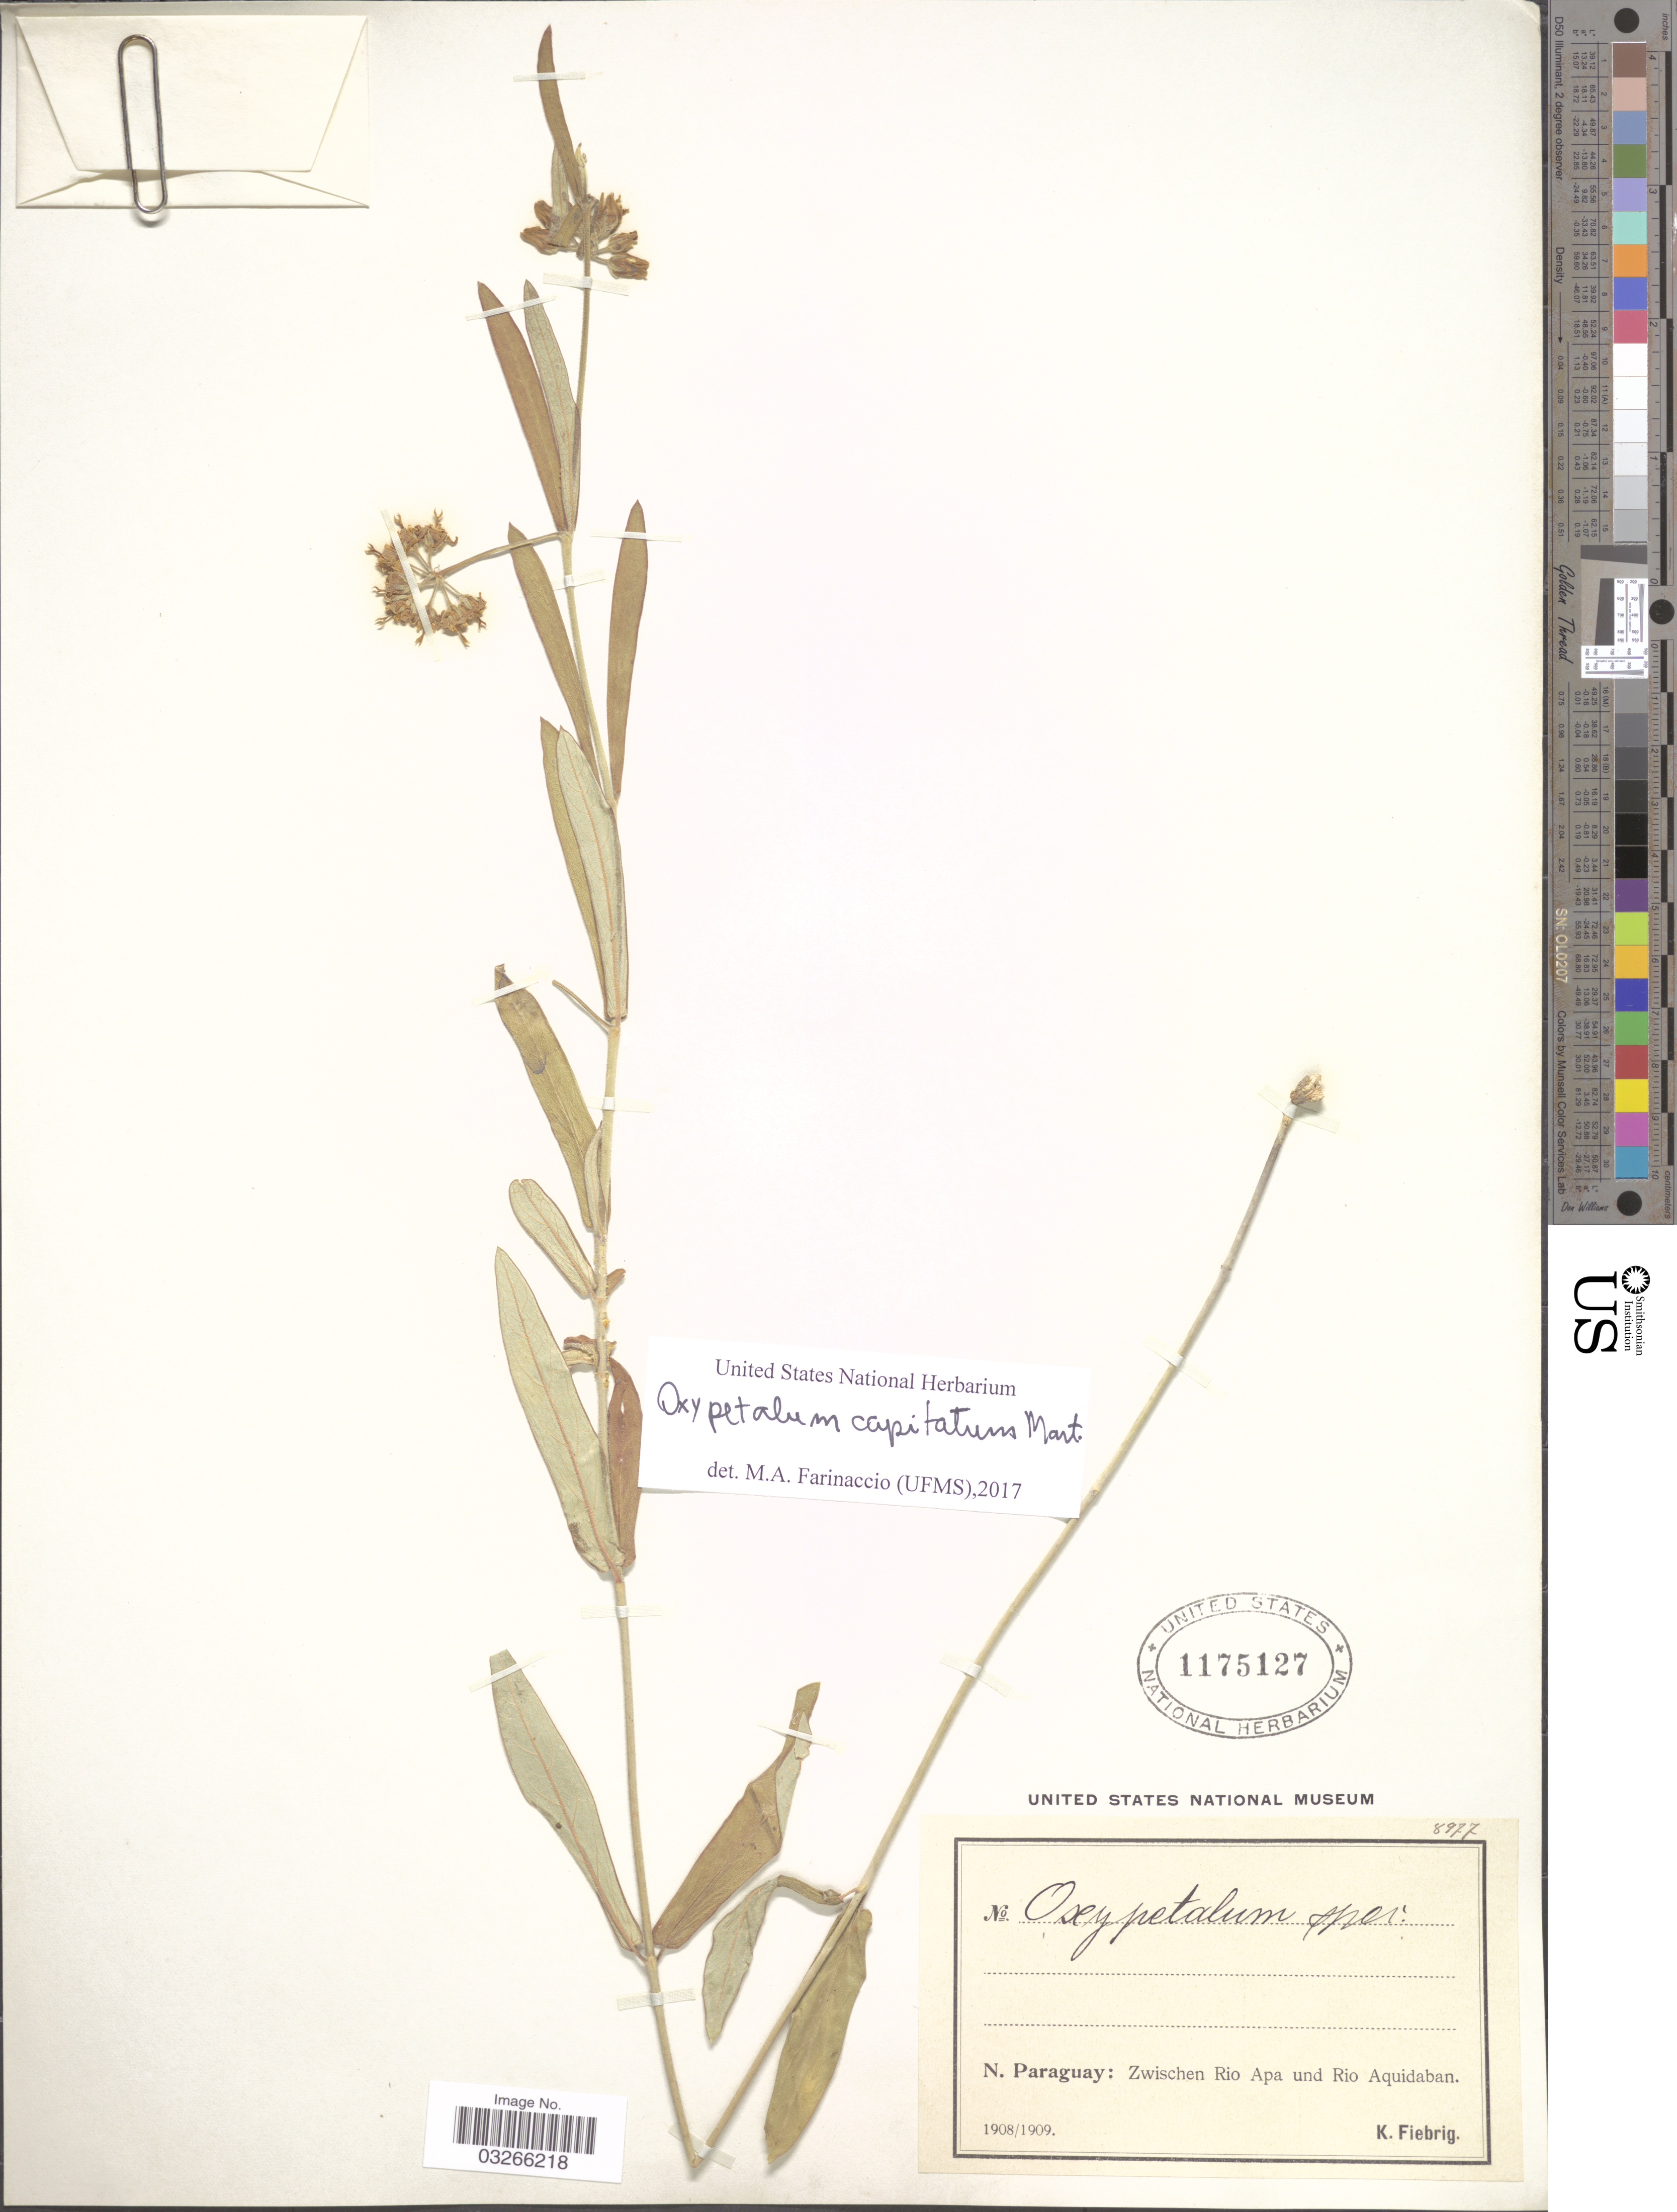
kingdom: Plantae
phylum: Tracheophyta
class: Magnoliopsida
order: Gentianales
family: Apocynaceae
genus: Oxypetalum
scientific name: Oxypetalum capitatum Mart. subsp. capitatum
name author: Mart.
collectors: K. Fiebrig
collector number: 8977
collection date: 1908/1909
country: Paraguay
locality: N. Paraguay: Zwischen Rio Apa und Rio Aquidaban.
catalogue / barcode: US 1175127